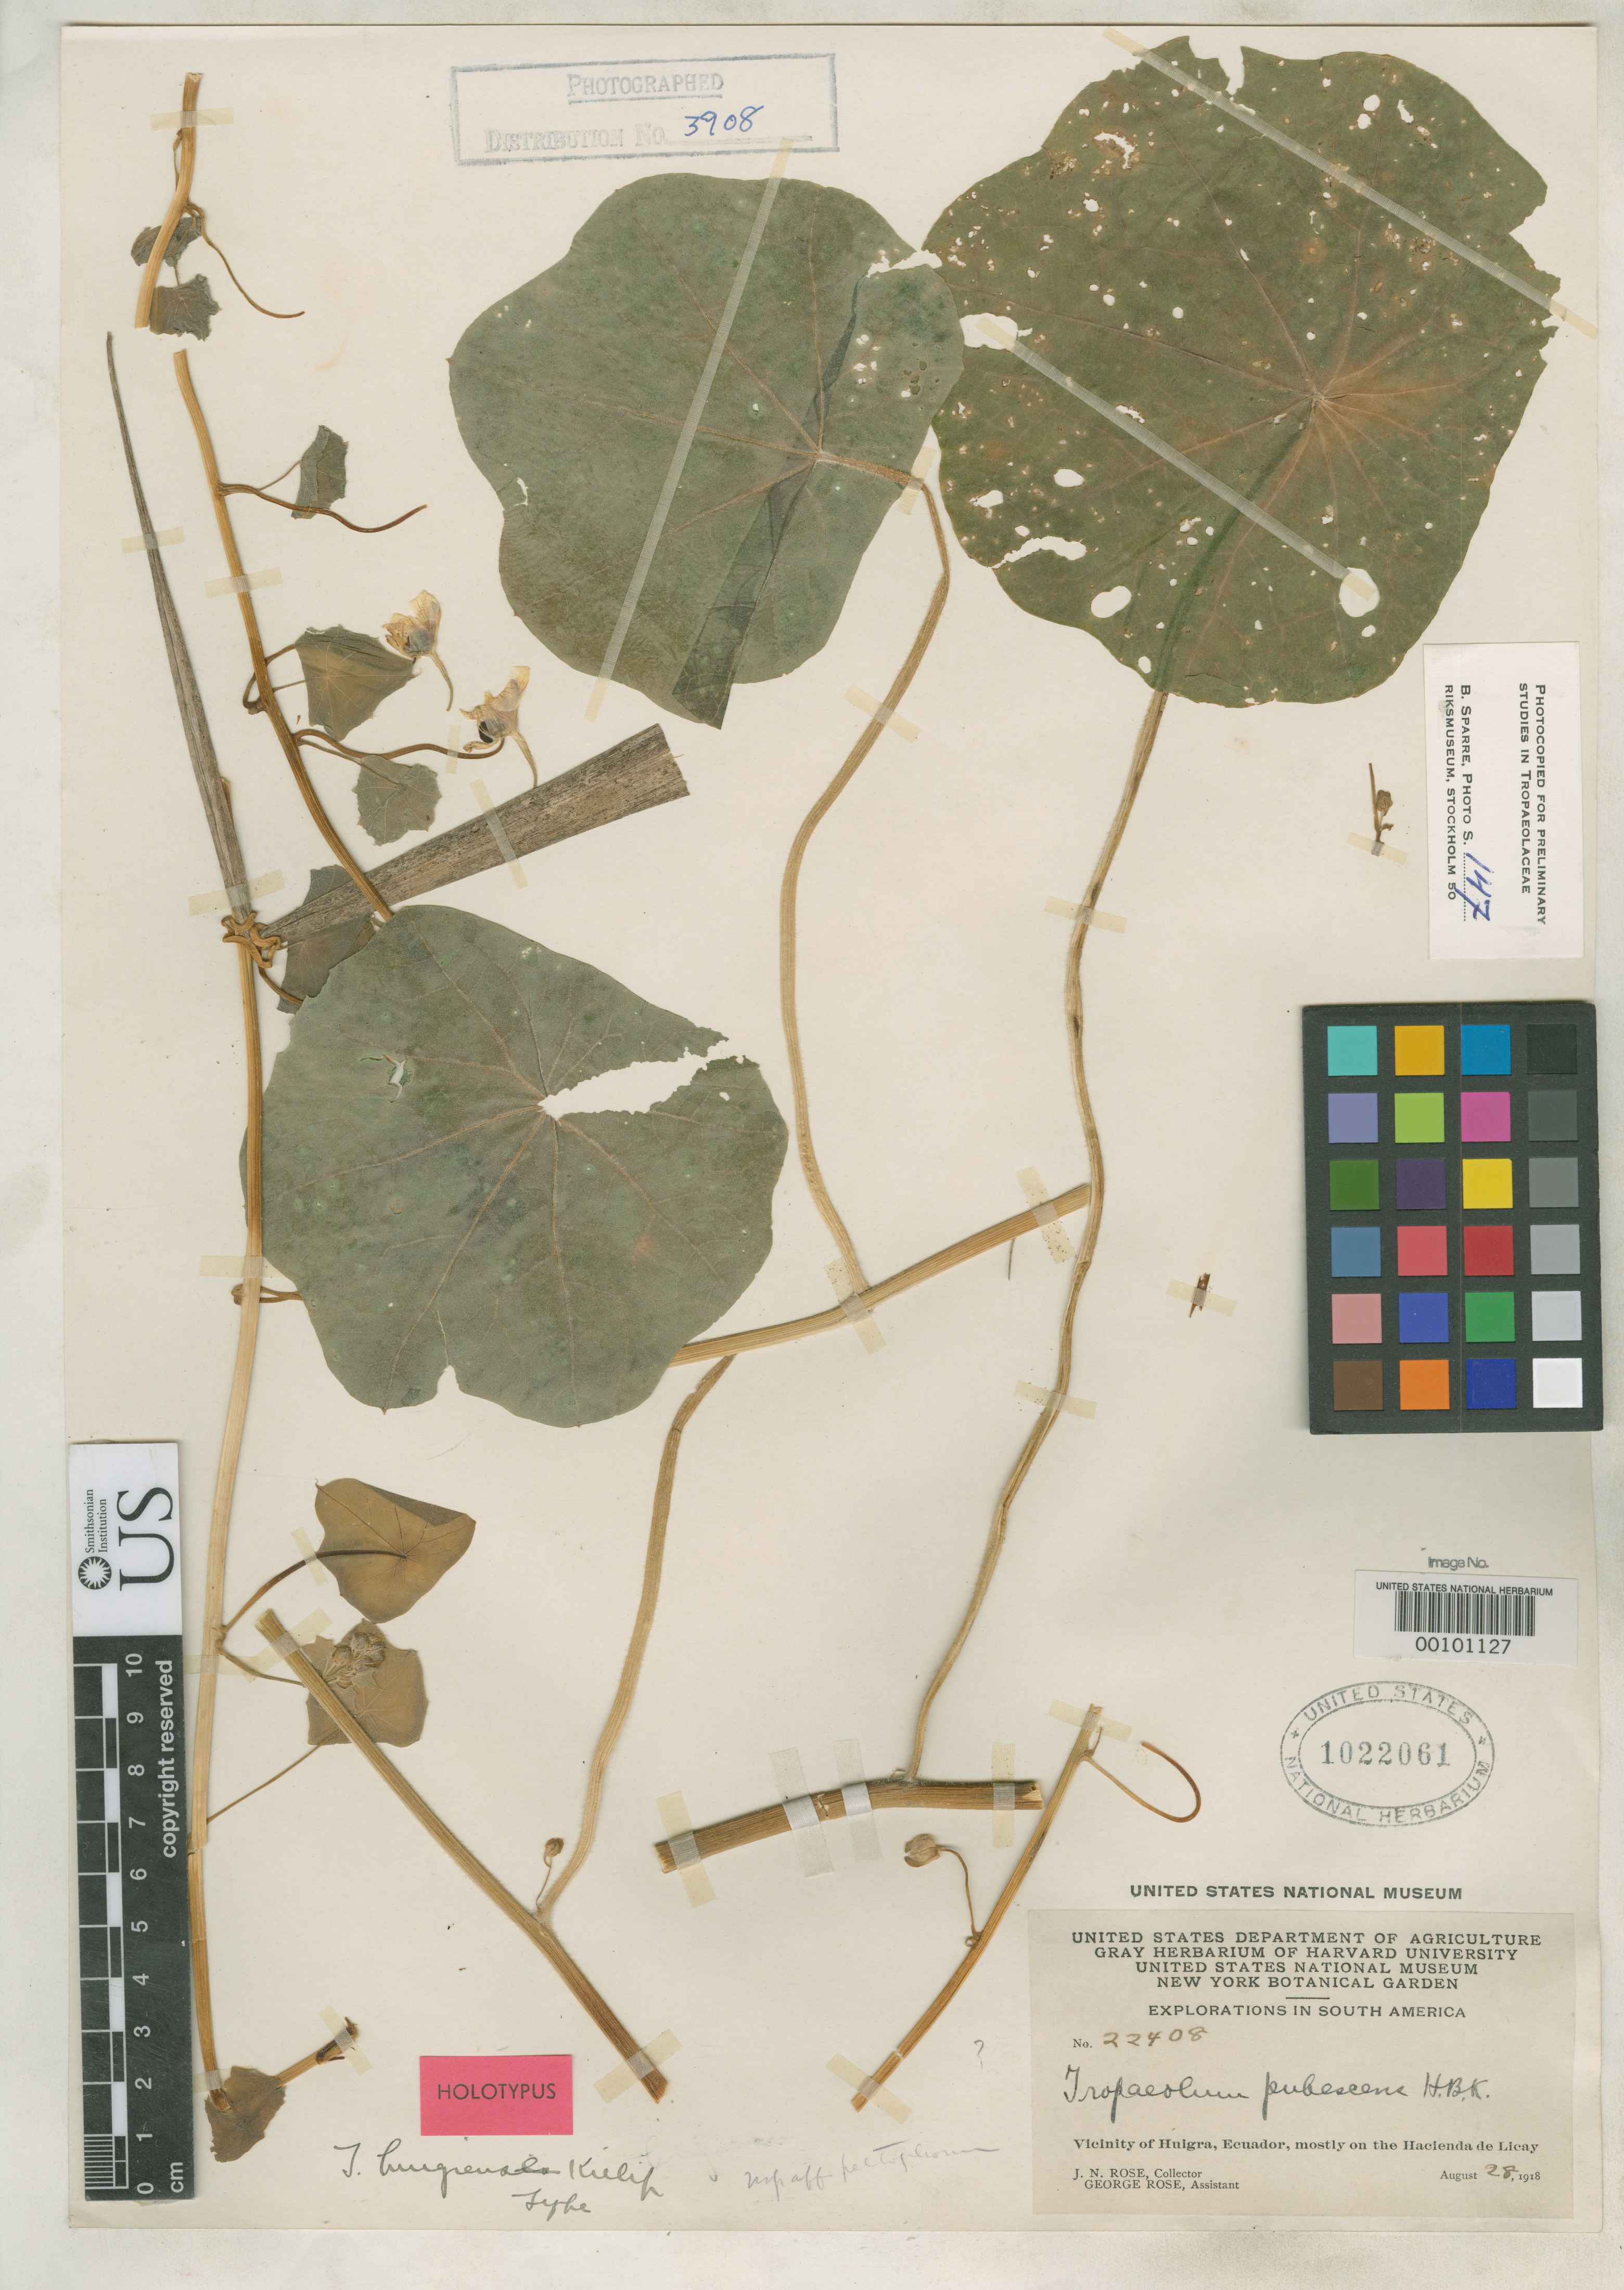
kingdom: Plantae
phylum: Tracheophyta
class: Magnoliopsida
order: Brassicales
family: Tropaeolaceae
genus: Tropaeolum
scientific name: Tropaeolum huigrense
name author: Killip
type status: Holotype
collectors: J. N. Rose & G. Rose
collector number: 22408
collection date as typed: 28 Aug 1918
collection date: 1918-08-28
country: Ecuador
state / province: Chimborazo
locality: Vicinity of Huigra.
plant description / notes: Ambiguously (but superfluously) lectotypified by Sparre (1991, Opera Bot. 108: 61); US has 2 sheets but protologue explicitly designates type as USNH 1022061.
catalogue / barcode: US 1022061